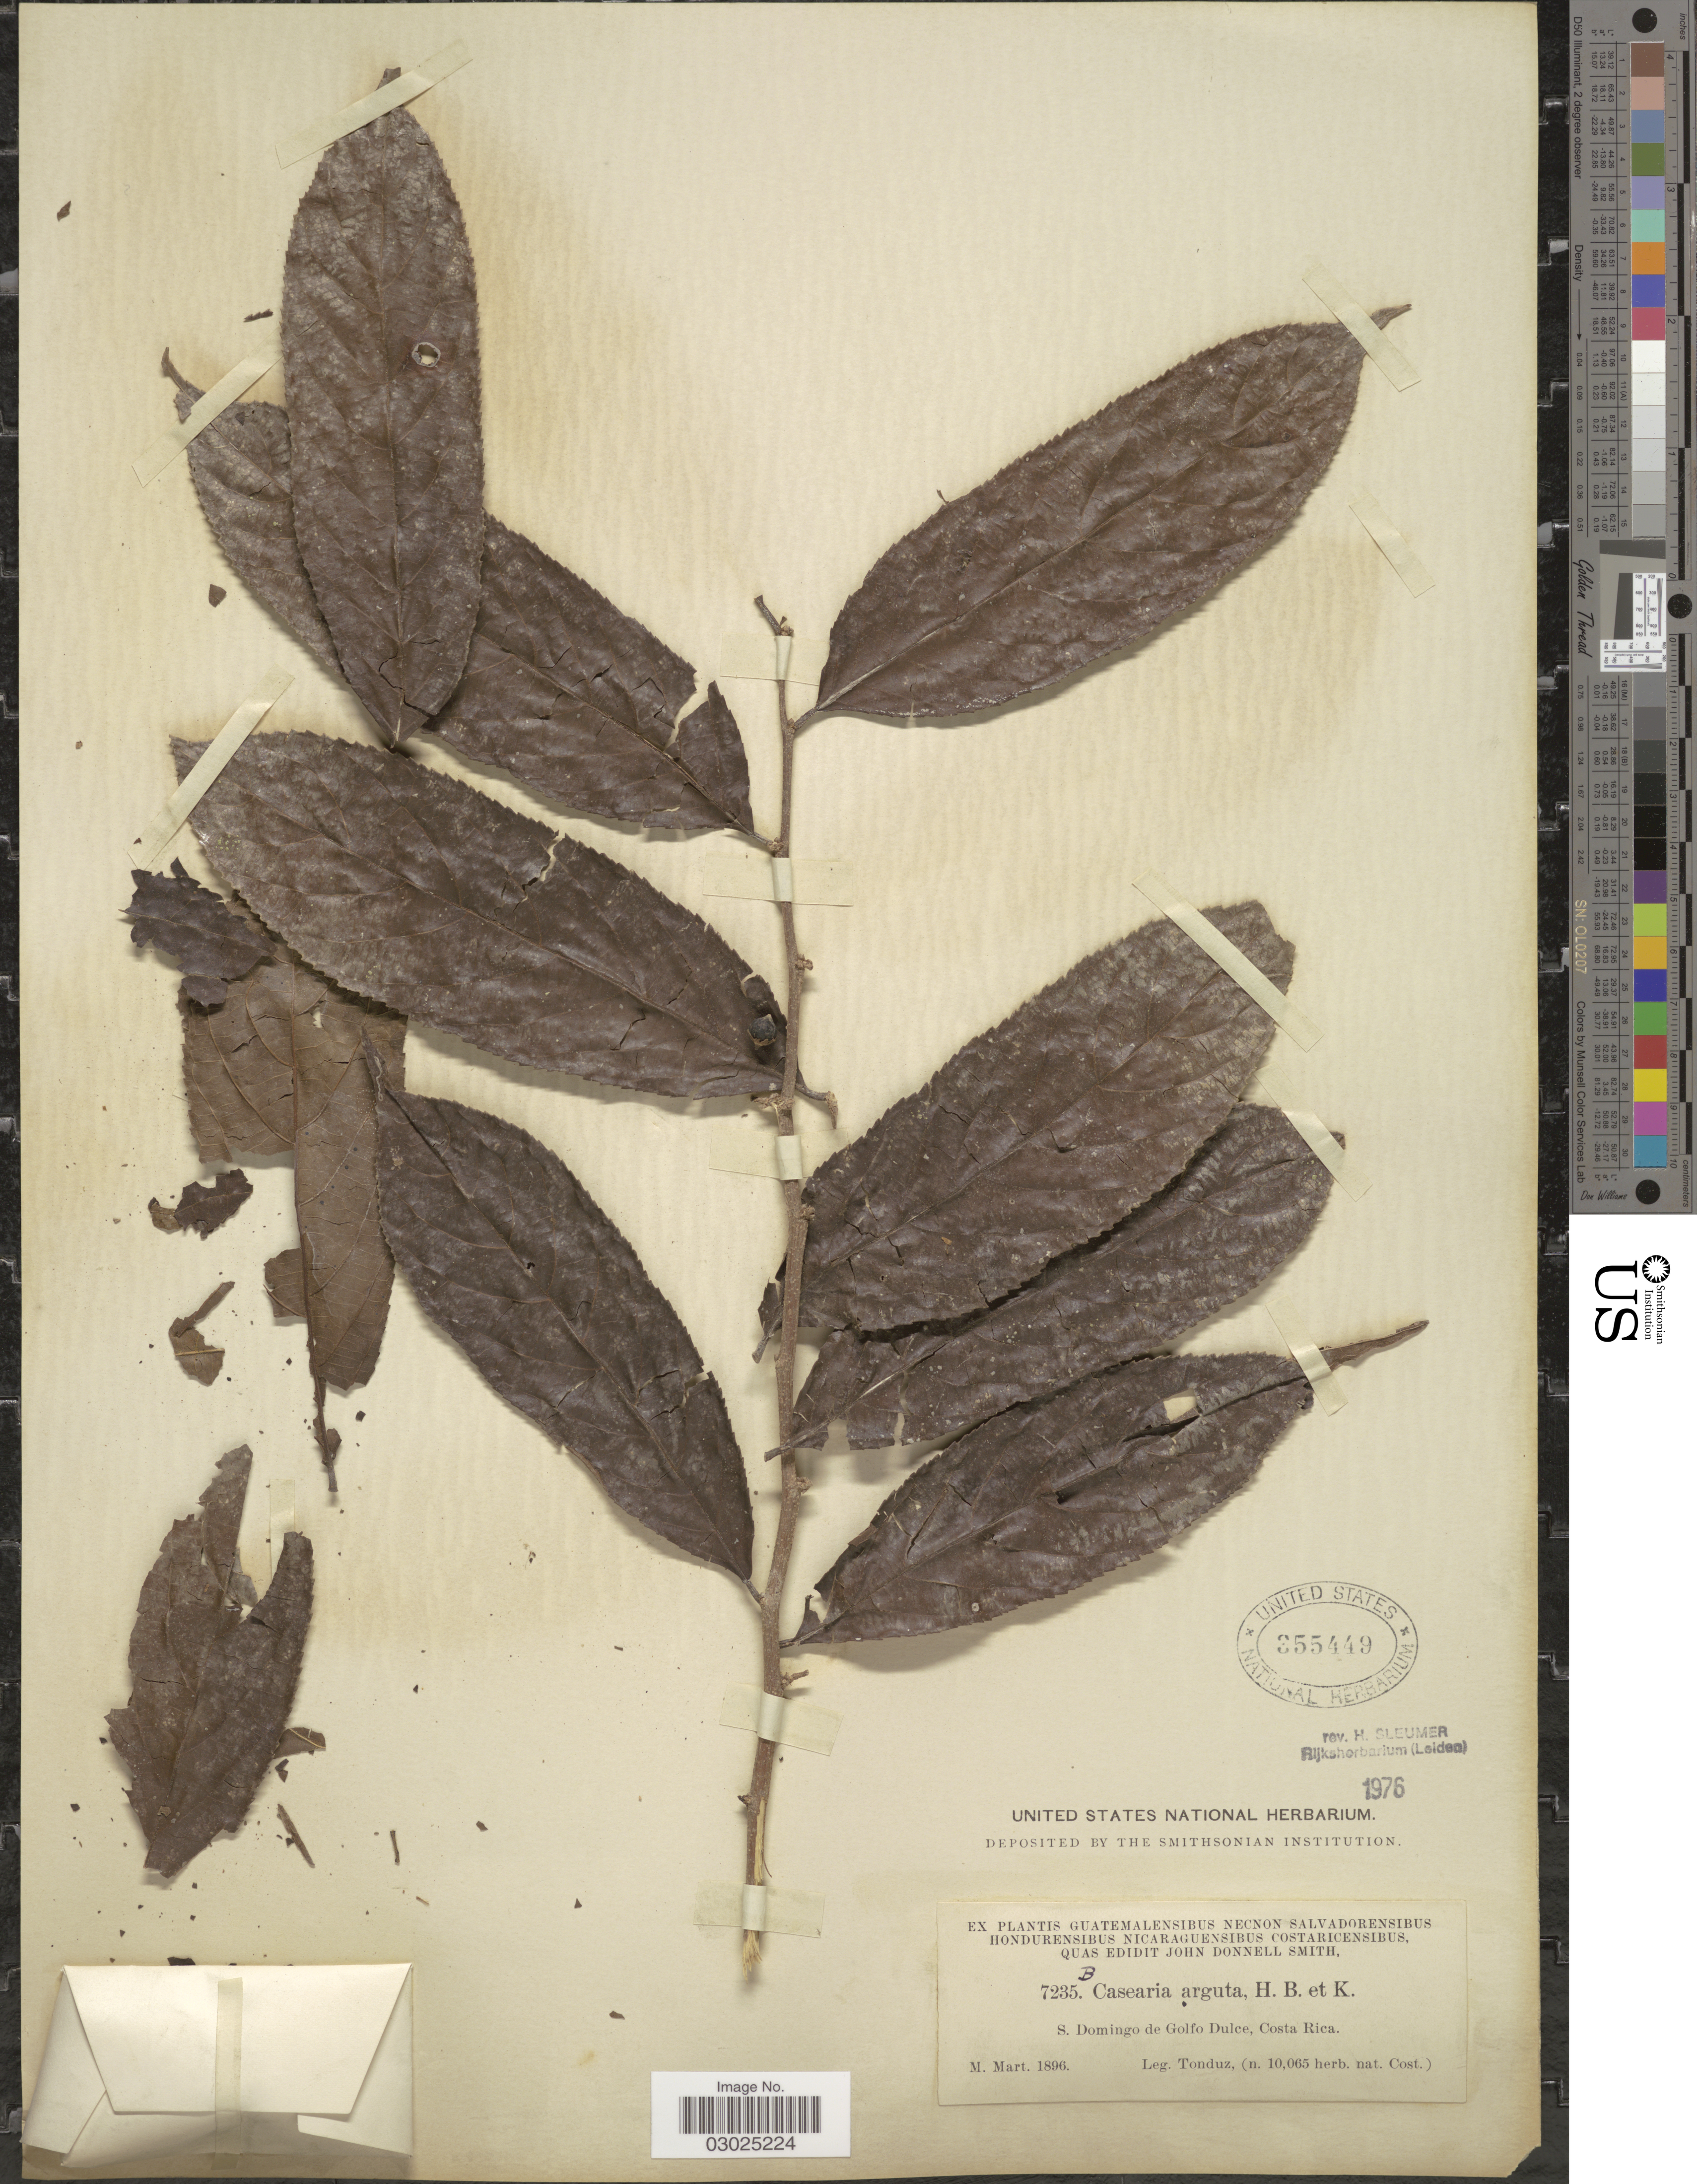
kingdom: Plantae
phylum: Tracheophyta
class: Magnoliopsida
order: Malpighiales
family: Salicaceae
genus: Casearia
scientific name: Casearia arguta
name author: Kunth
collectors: Tonduz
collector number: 7235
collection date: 1896-03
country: Costa Rica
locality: S. Domingo de Golfo Dulce.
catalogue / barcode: US 355449